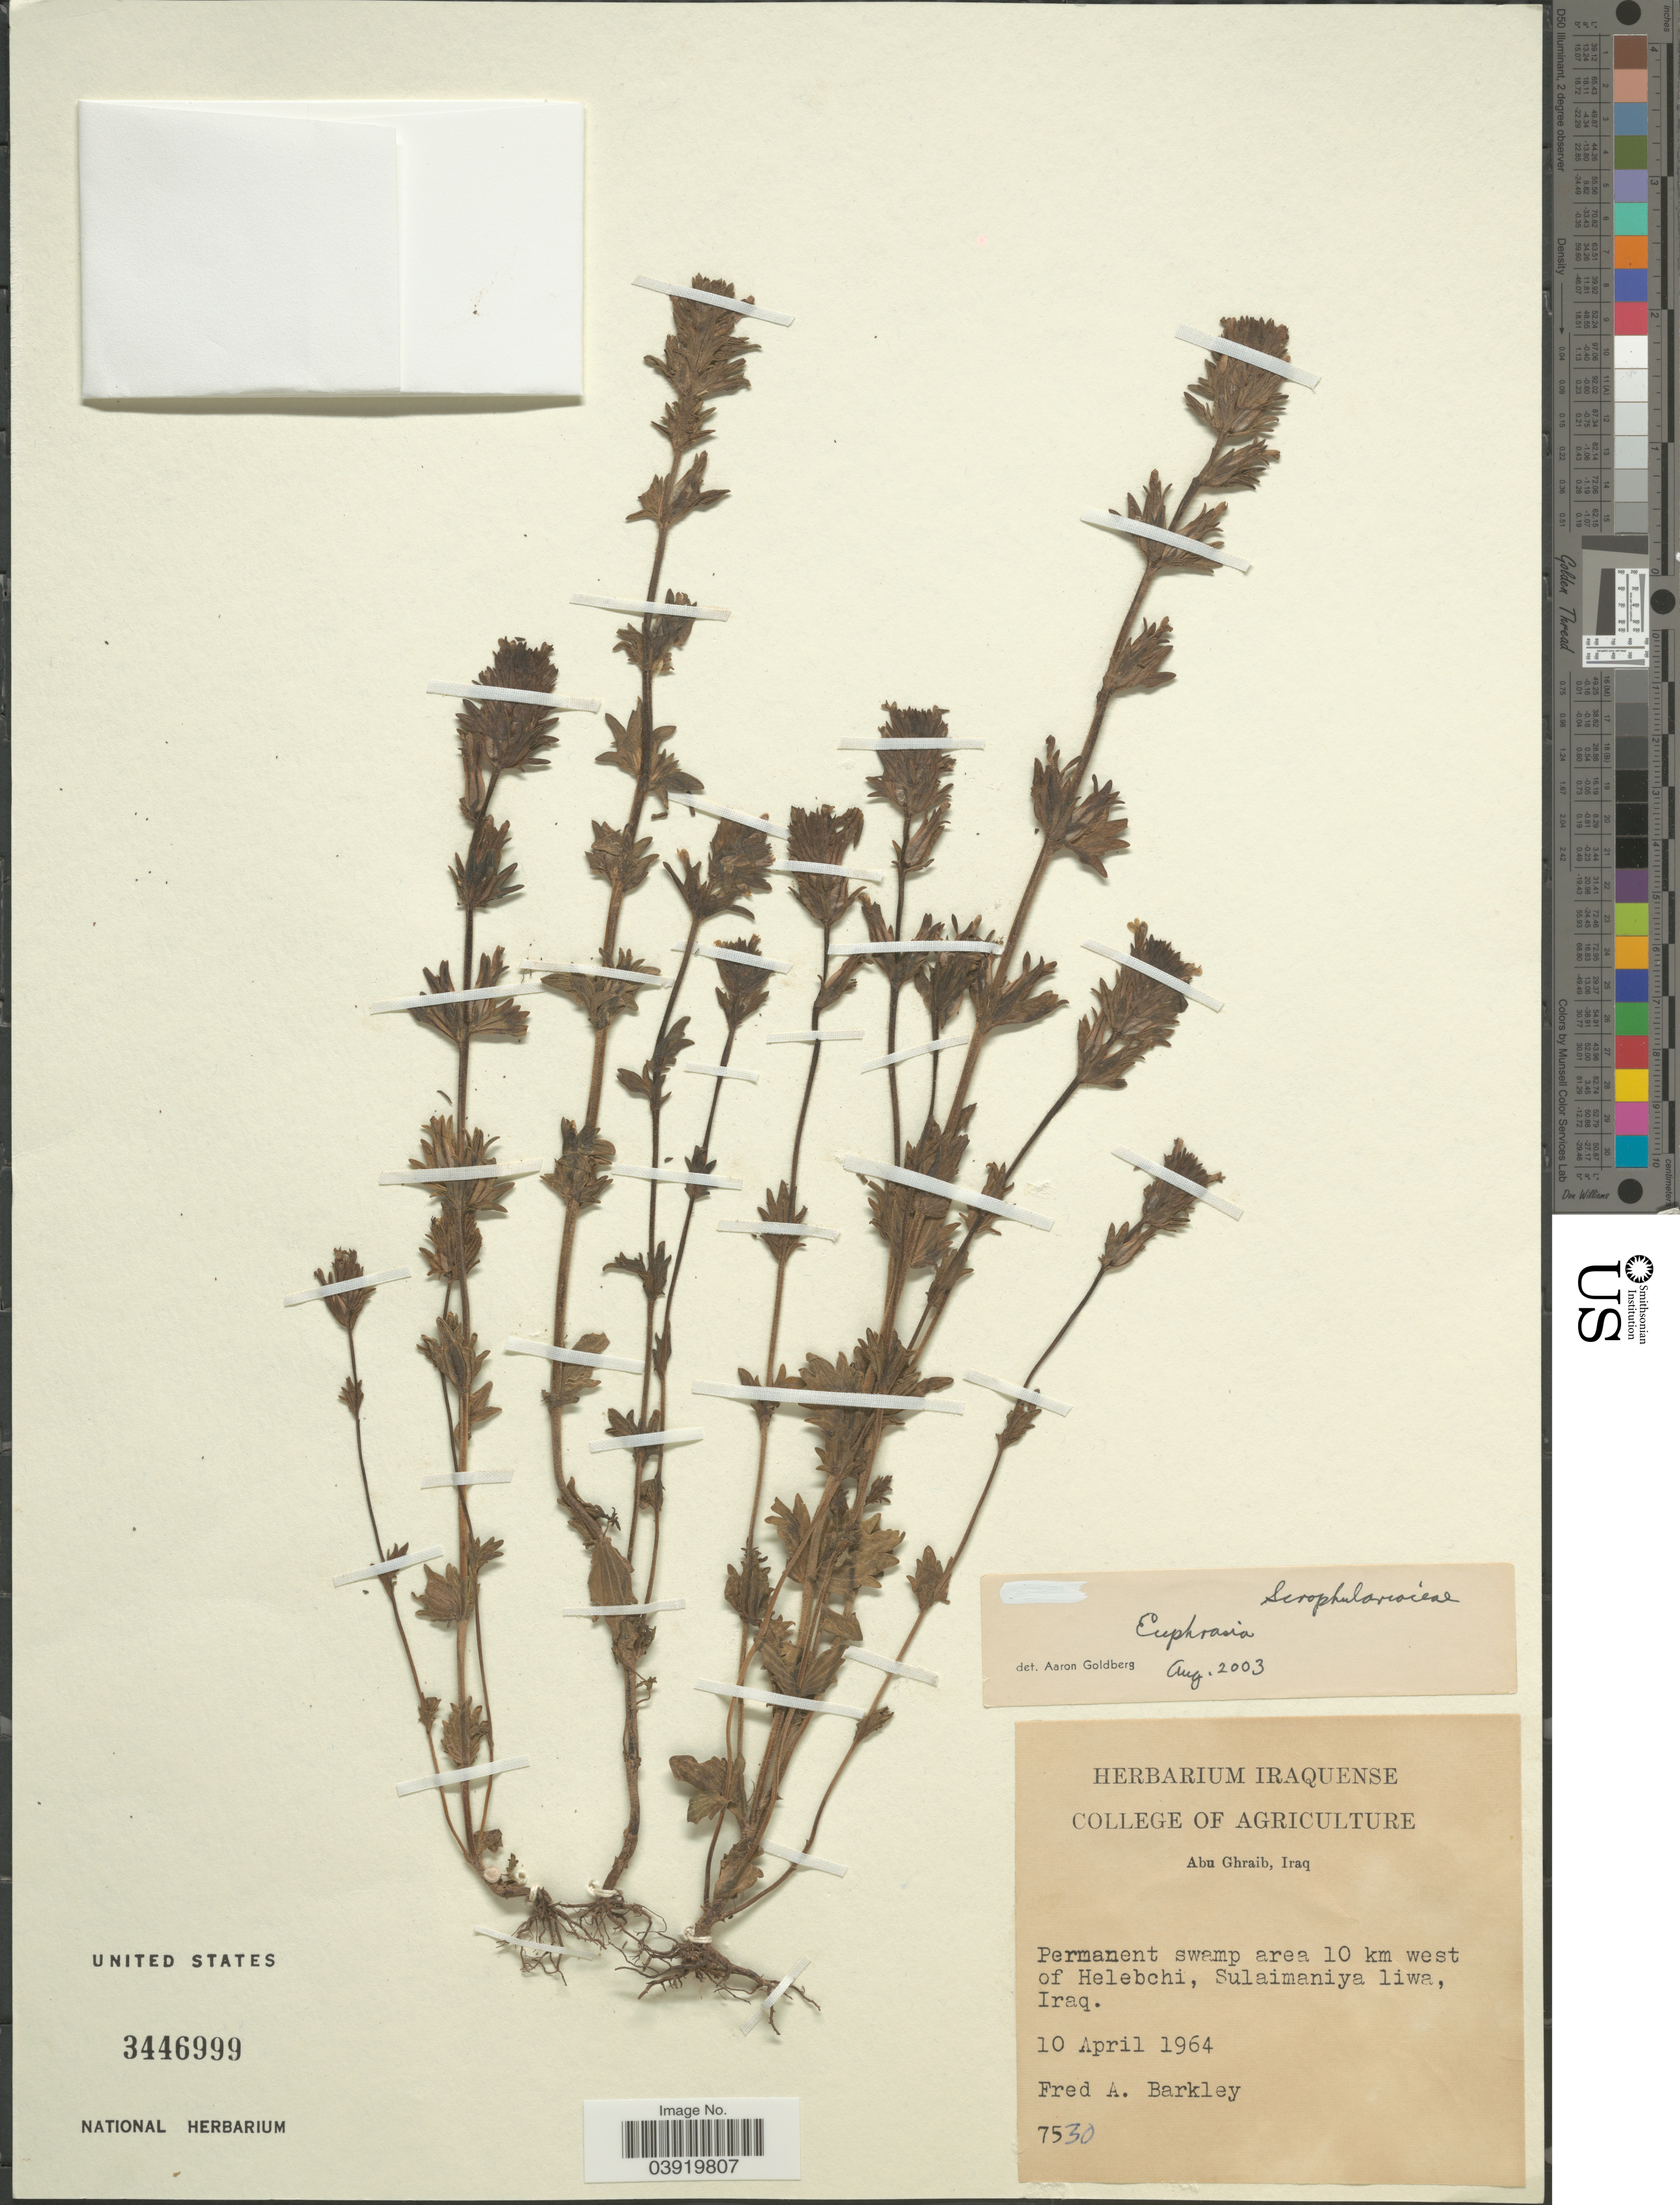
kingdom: Plantae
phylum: Tracheophyta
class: Magnoliopsida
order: Lamiales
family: Orobanchaceae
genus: Euphrasia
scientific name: Euphrasia sp.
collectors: F. A. Barkley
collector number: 7530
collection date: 1964-04-10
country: Iraq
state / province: As Sulaymānīyah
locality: Permanent swamp area 10 km west of Helebchi, Sulaimaniya liwa.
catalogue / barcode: US 3446999